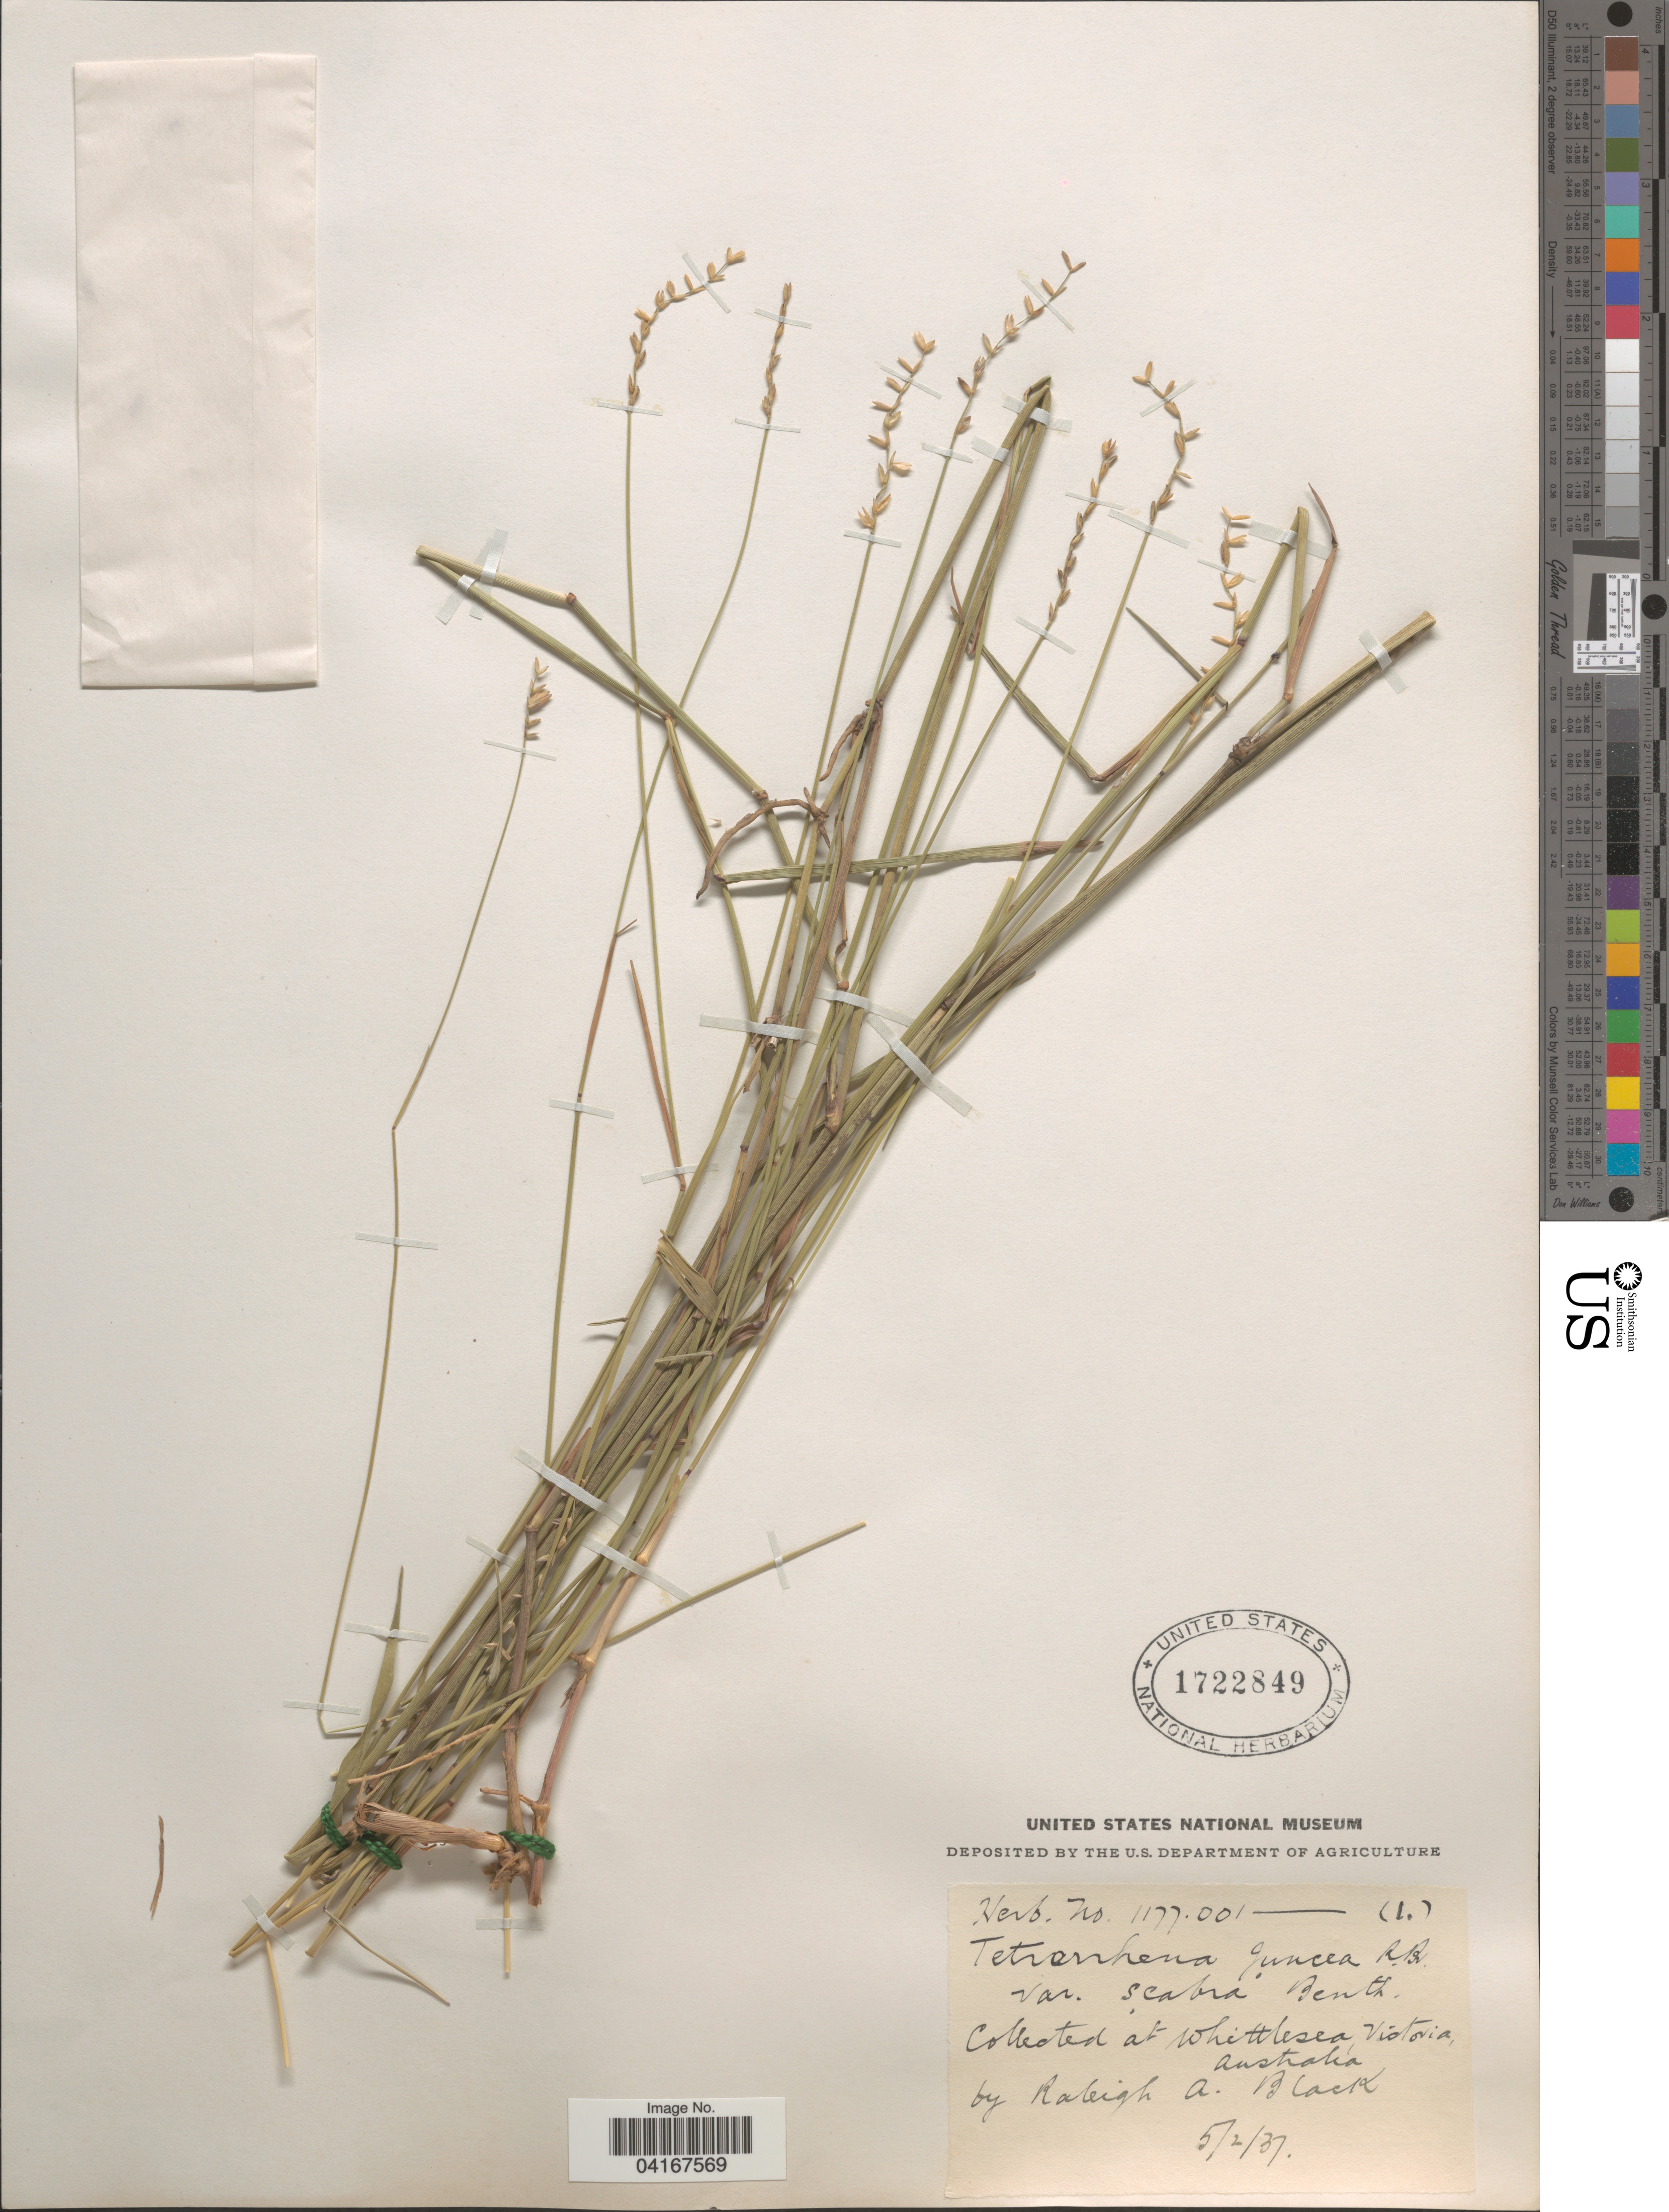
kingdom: Plantae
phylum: Tracheophyta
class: Liliopsida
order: Poales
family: Poaceae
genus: Tetrarrhena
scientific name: Tetrarrhena juncea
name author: R. Br.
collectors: R. A. Black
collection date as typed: Transcribed d/m/y: 5/2/37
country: Australia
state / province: Victoria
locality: At Whittlesea, Victoria.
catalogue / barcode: US 1722849